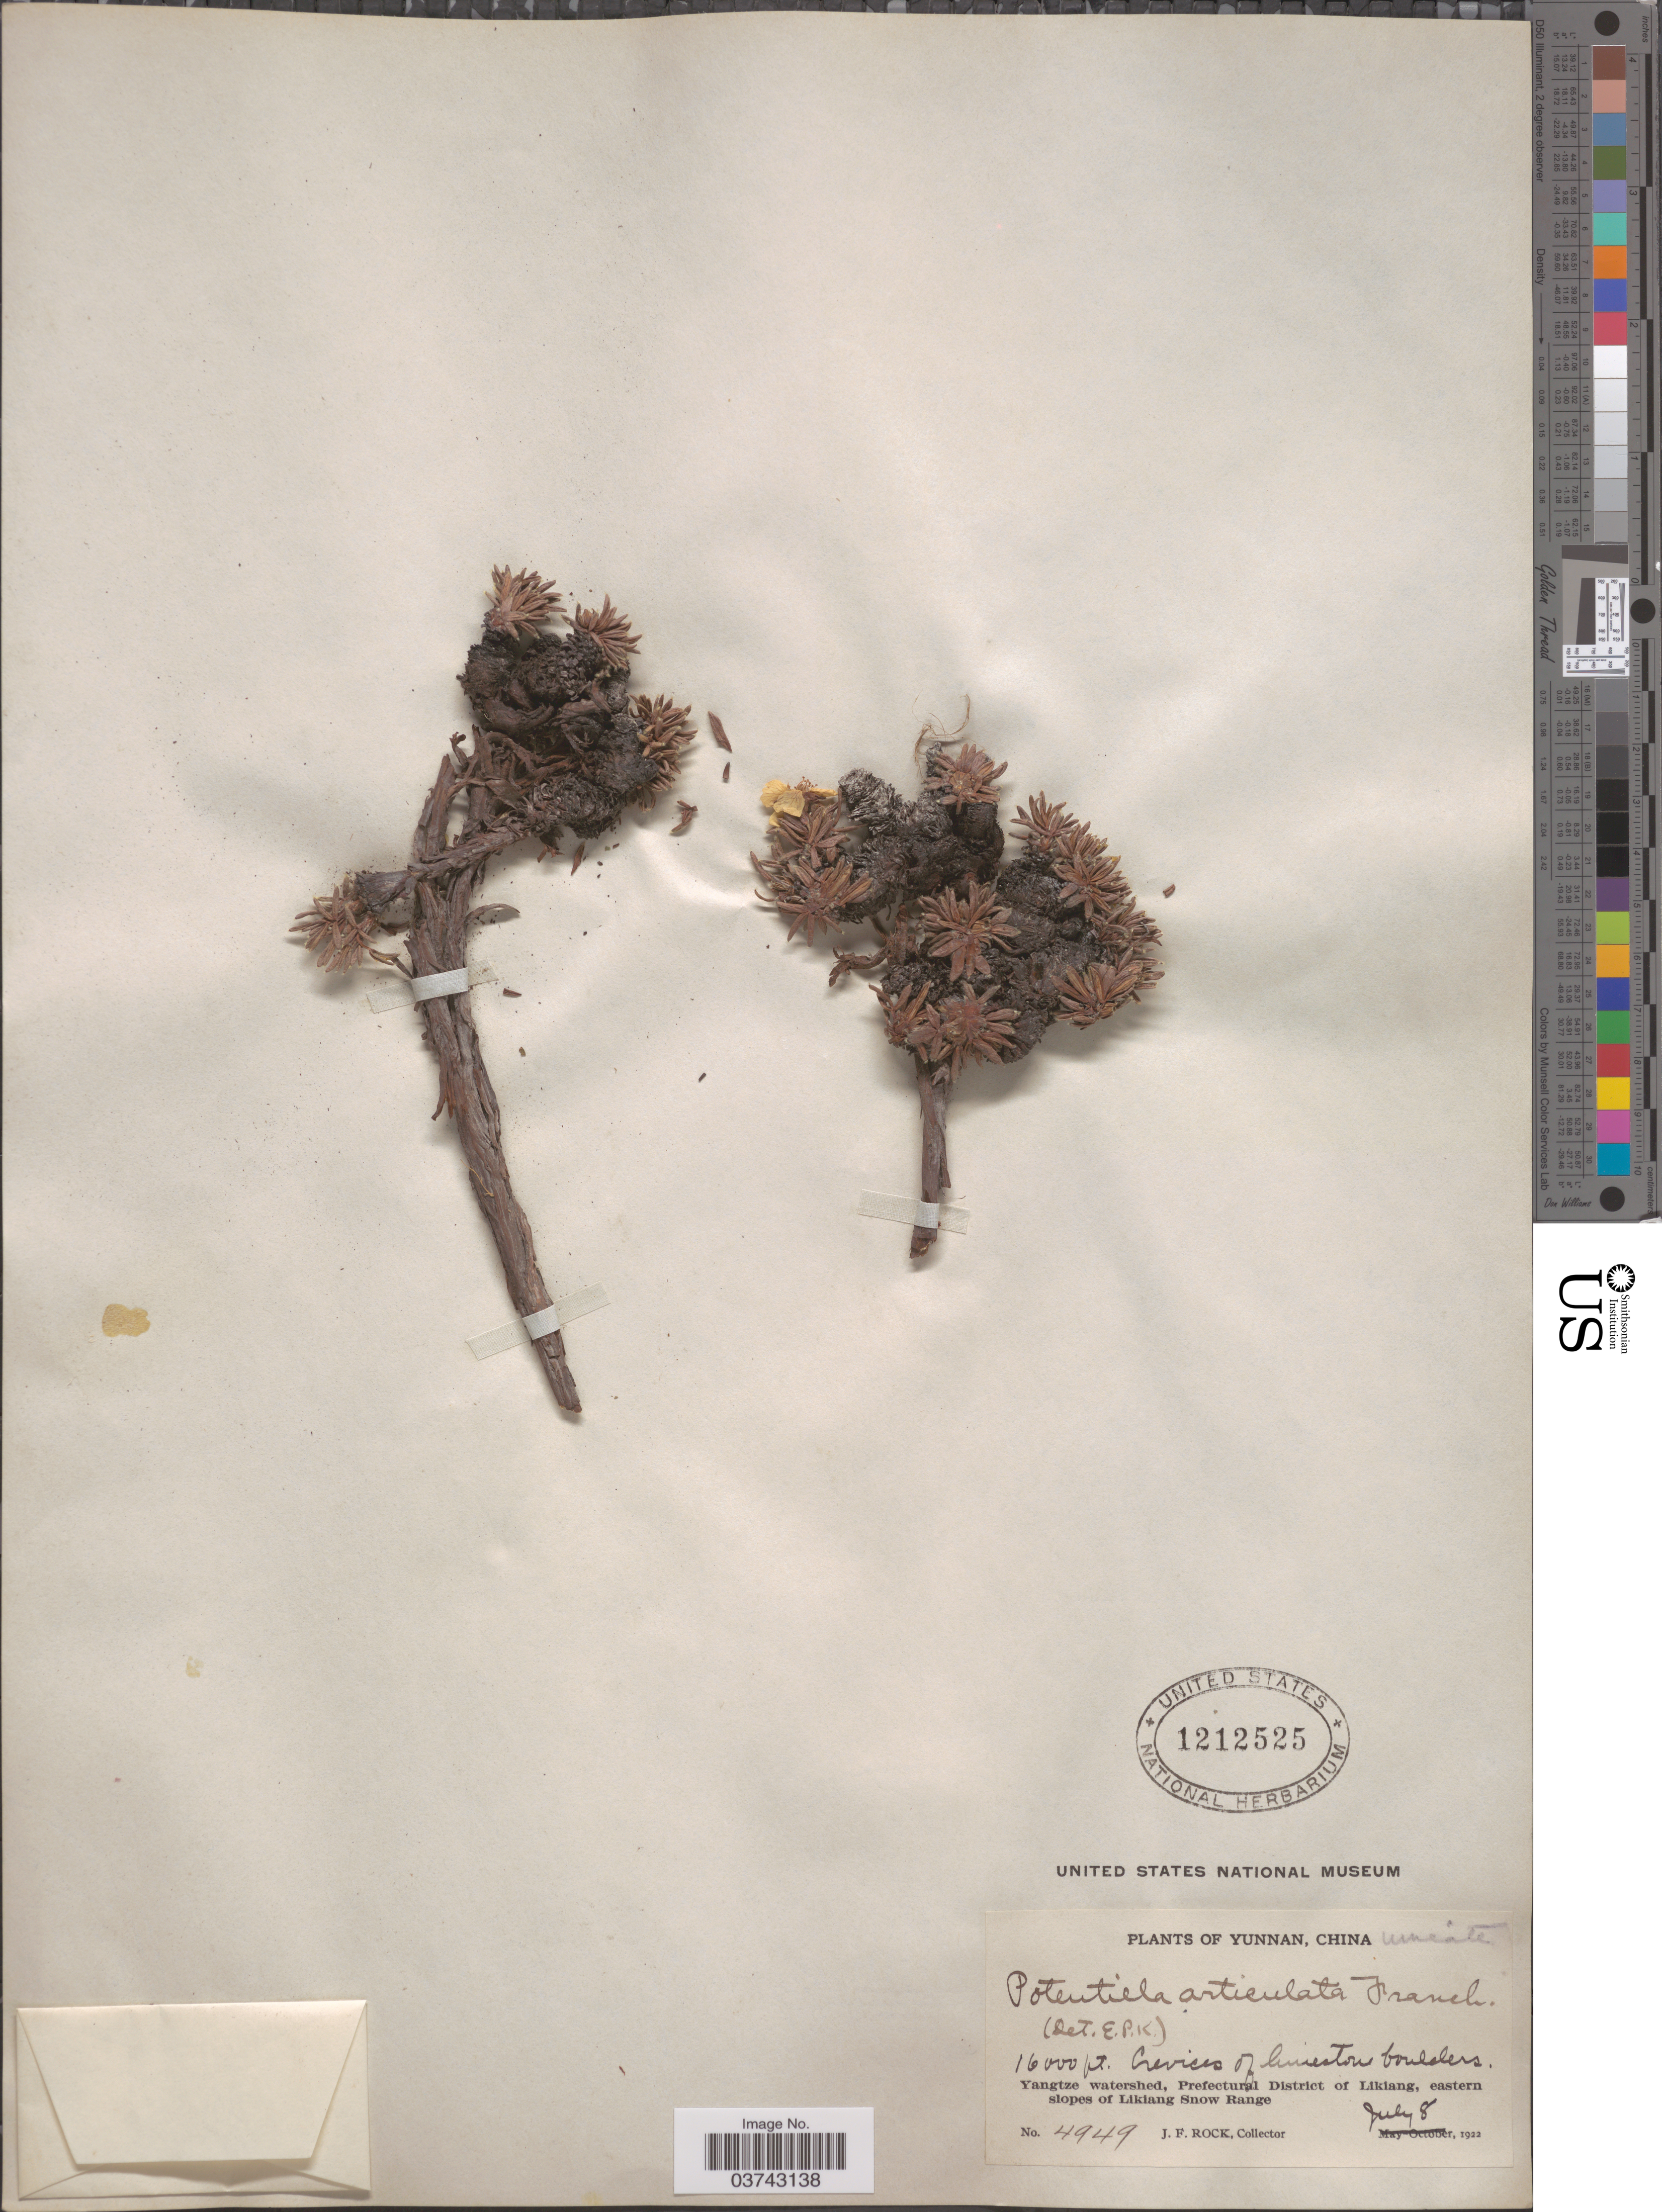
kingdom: Plantae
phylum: Tracheophyta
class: Magnoliopsida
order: Rosales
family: Rosaceae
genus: Potentilla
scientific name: Potentilla articulata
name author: Franch.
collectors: J. Rock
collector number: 4949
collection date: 1922-07-08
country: China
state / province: Yunnan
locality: Crevices of limestone boulders. Yangtze watershed, Prefectural District of Likiang, eastern slopes of Likiang Snow Range.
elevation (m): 4877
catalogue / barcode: US 1212525